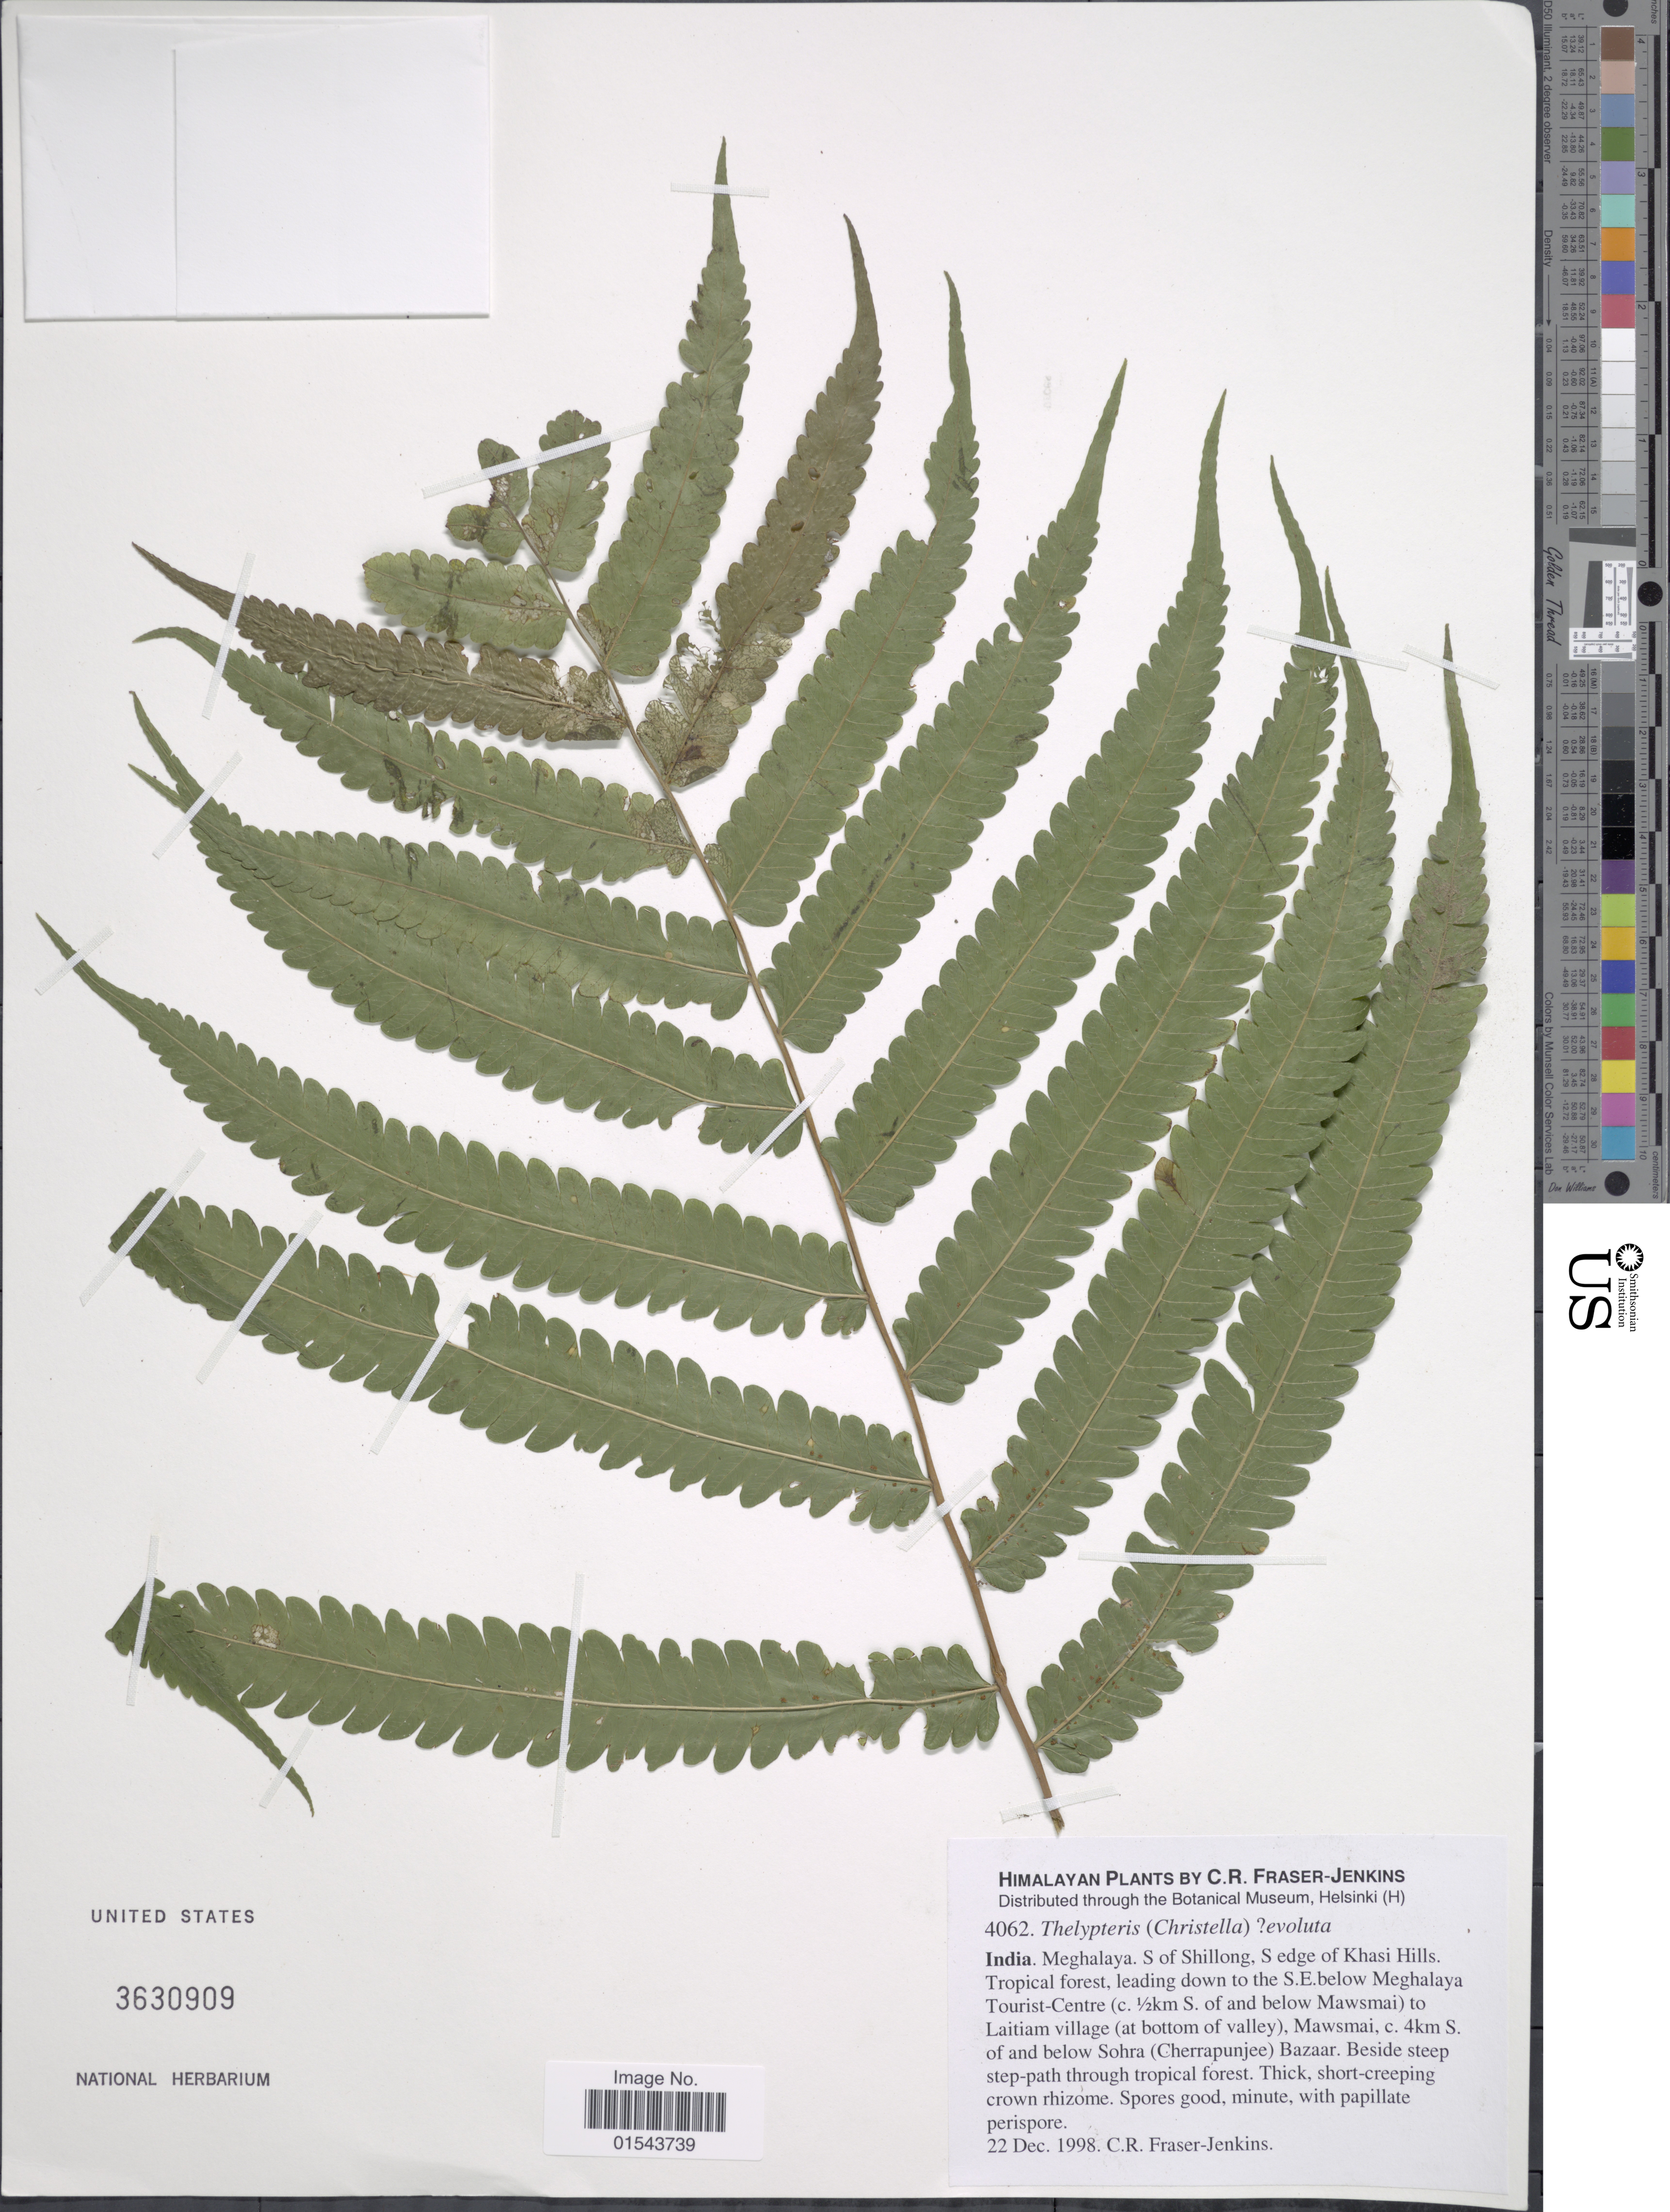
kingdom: Plantae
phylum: Tracheophyta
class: Polypodiopsida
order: Polypodiales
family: Thelypteridaceae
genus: Christella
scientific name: Christella evoluta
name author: (C.B. Clarke) Holttum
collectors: C. R. Fraser-Jenkins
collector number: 4062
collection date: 1998-12-22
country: India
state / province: Meghalaya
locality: Meghalaya. S of Shillong, S edge of Khasi Hills. Tropical forest, leading down to the S.E. below Meghalaya Tourust-Centre (0.5 km S. of and below Mawsmai) to Laitiam village (at bottom of valley), Mwasmai 4 km S. of and below Sohra (Cherrapunjee), Bazaar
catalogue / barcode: US 3630909